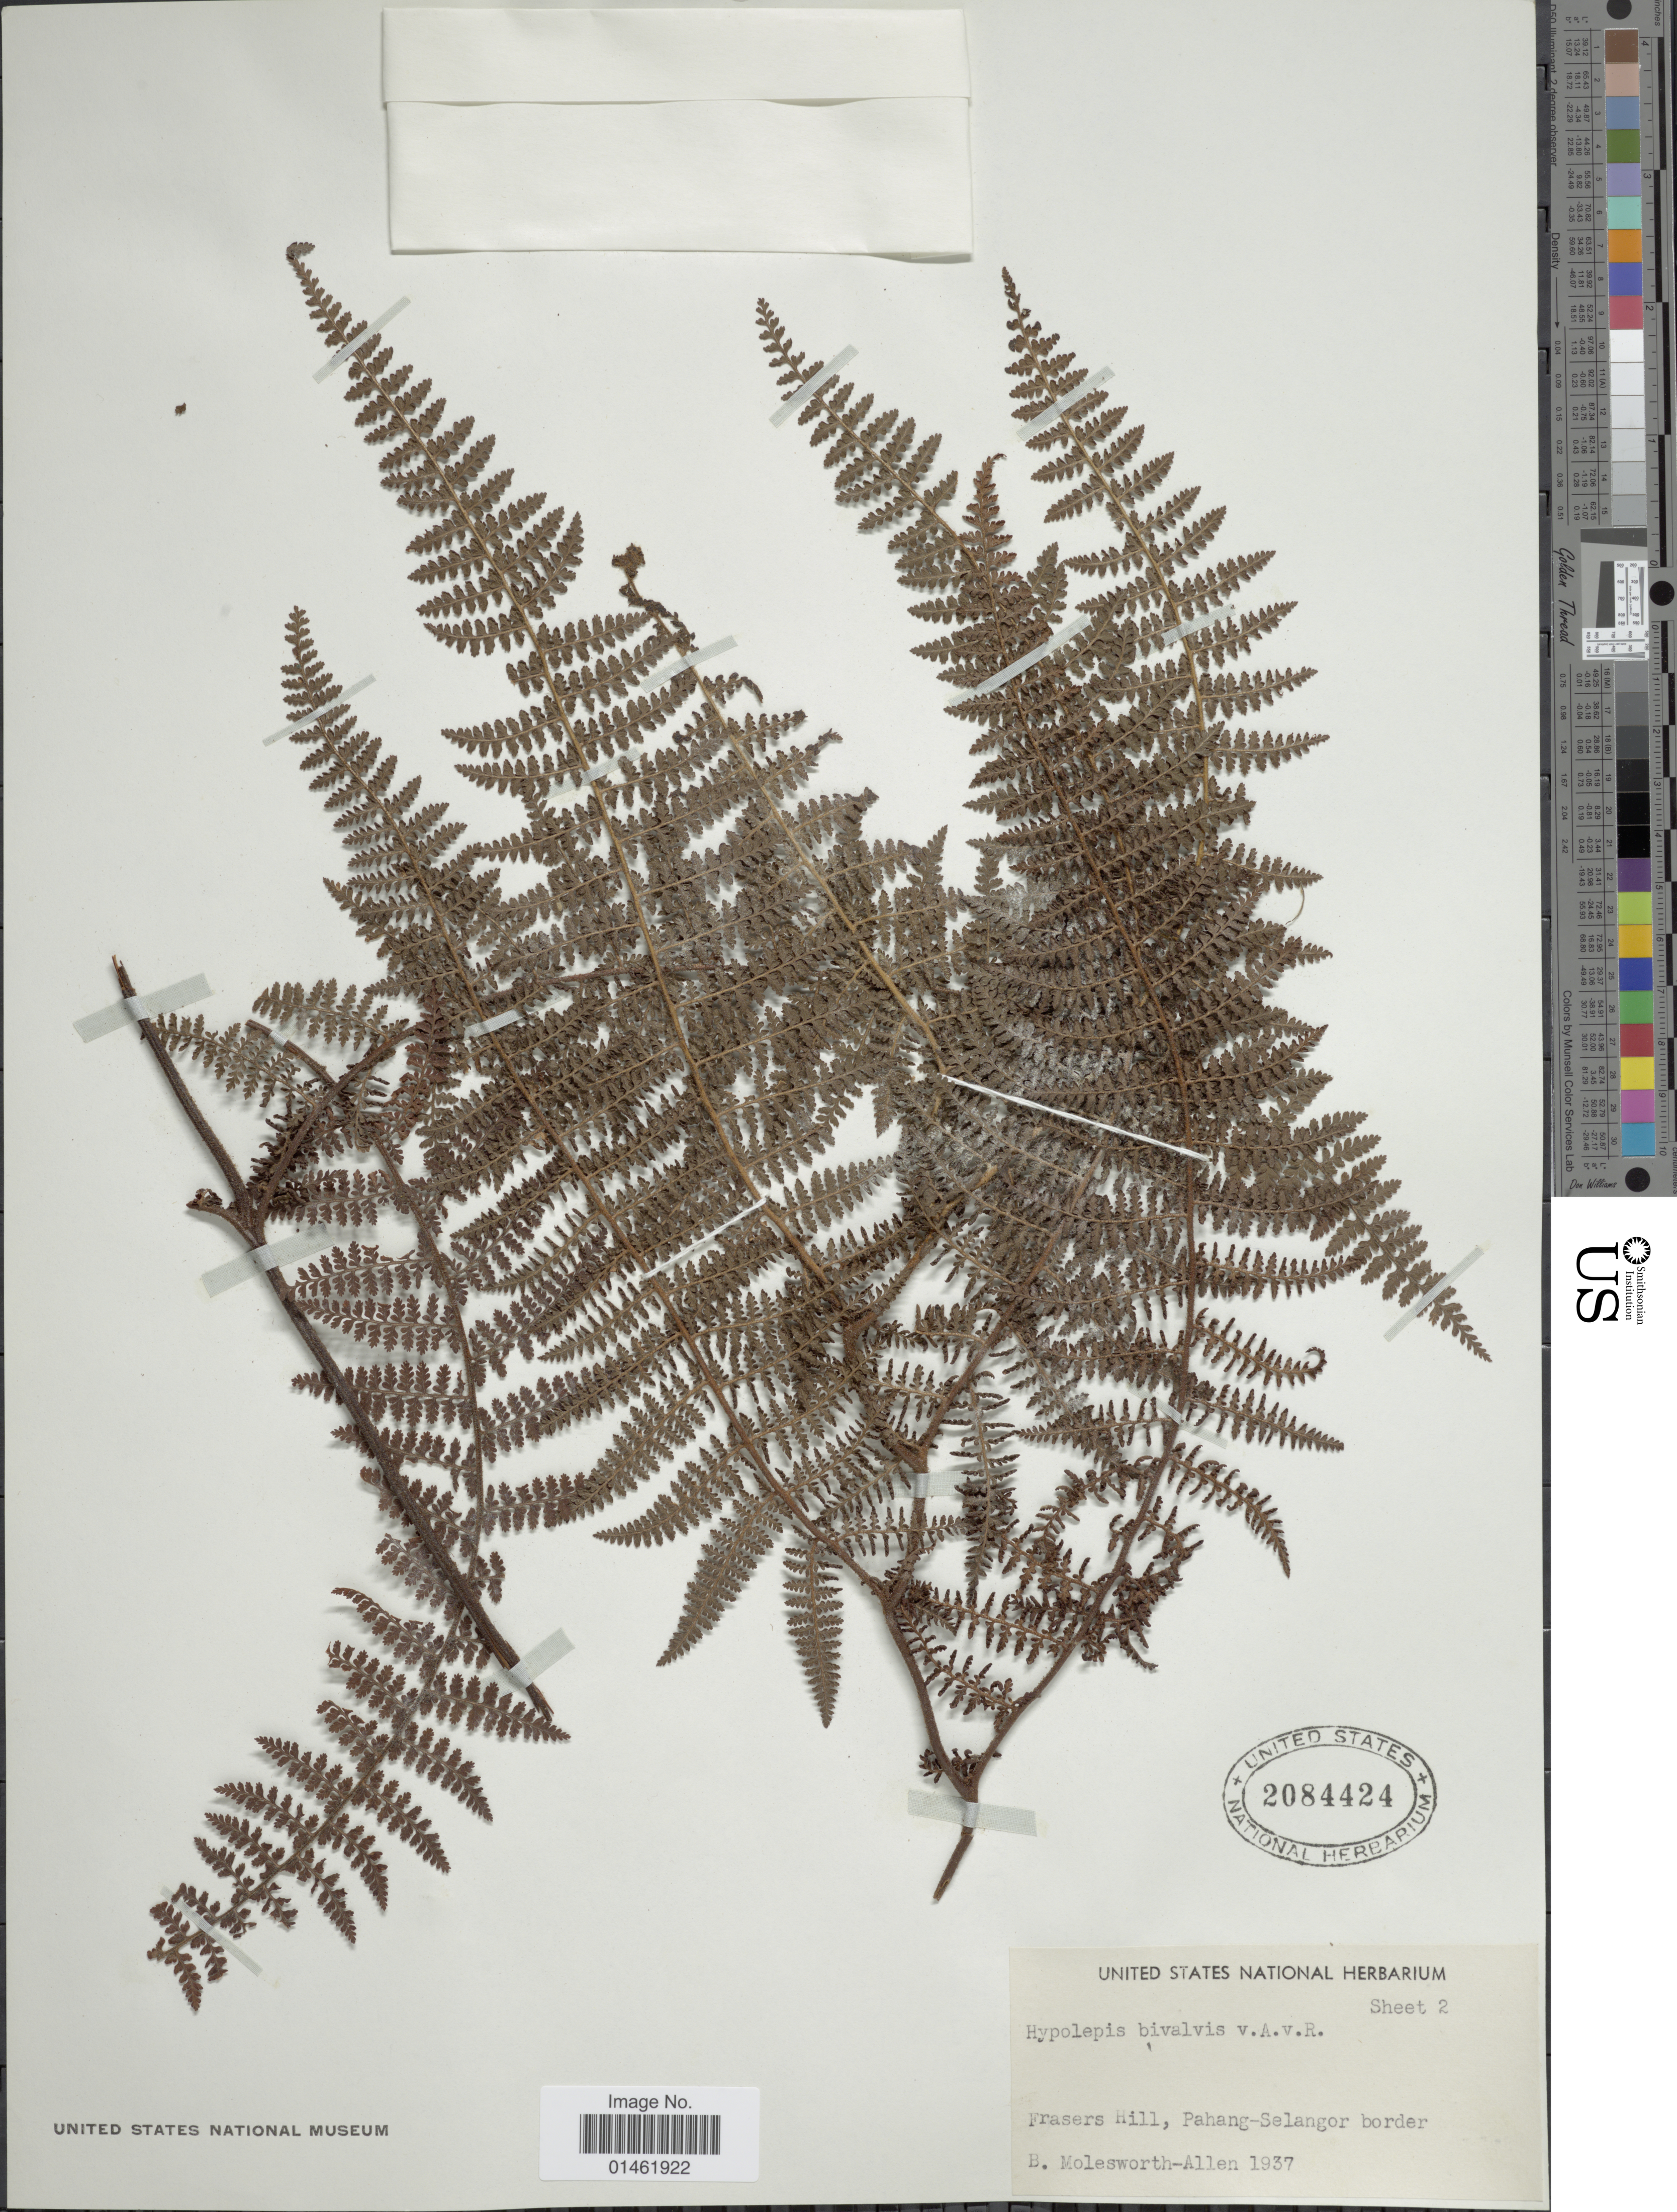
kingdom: Plantae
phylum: Tracheophyta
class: Polypodiopsida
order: Polypodiales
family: Dennstaedtiaceae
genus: Paesia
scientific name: Paesia bivalvis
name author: (Alderw.) R.M. Tryon & A.F. Tryon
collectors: B. E. G. Molesworth-Allen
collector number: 1937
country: Malaysia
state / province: Pahang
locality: Frasers Hill, Pahang-Selangor border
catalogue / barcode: US 2084424